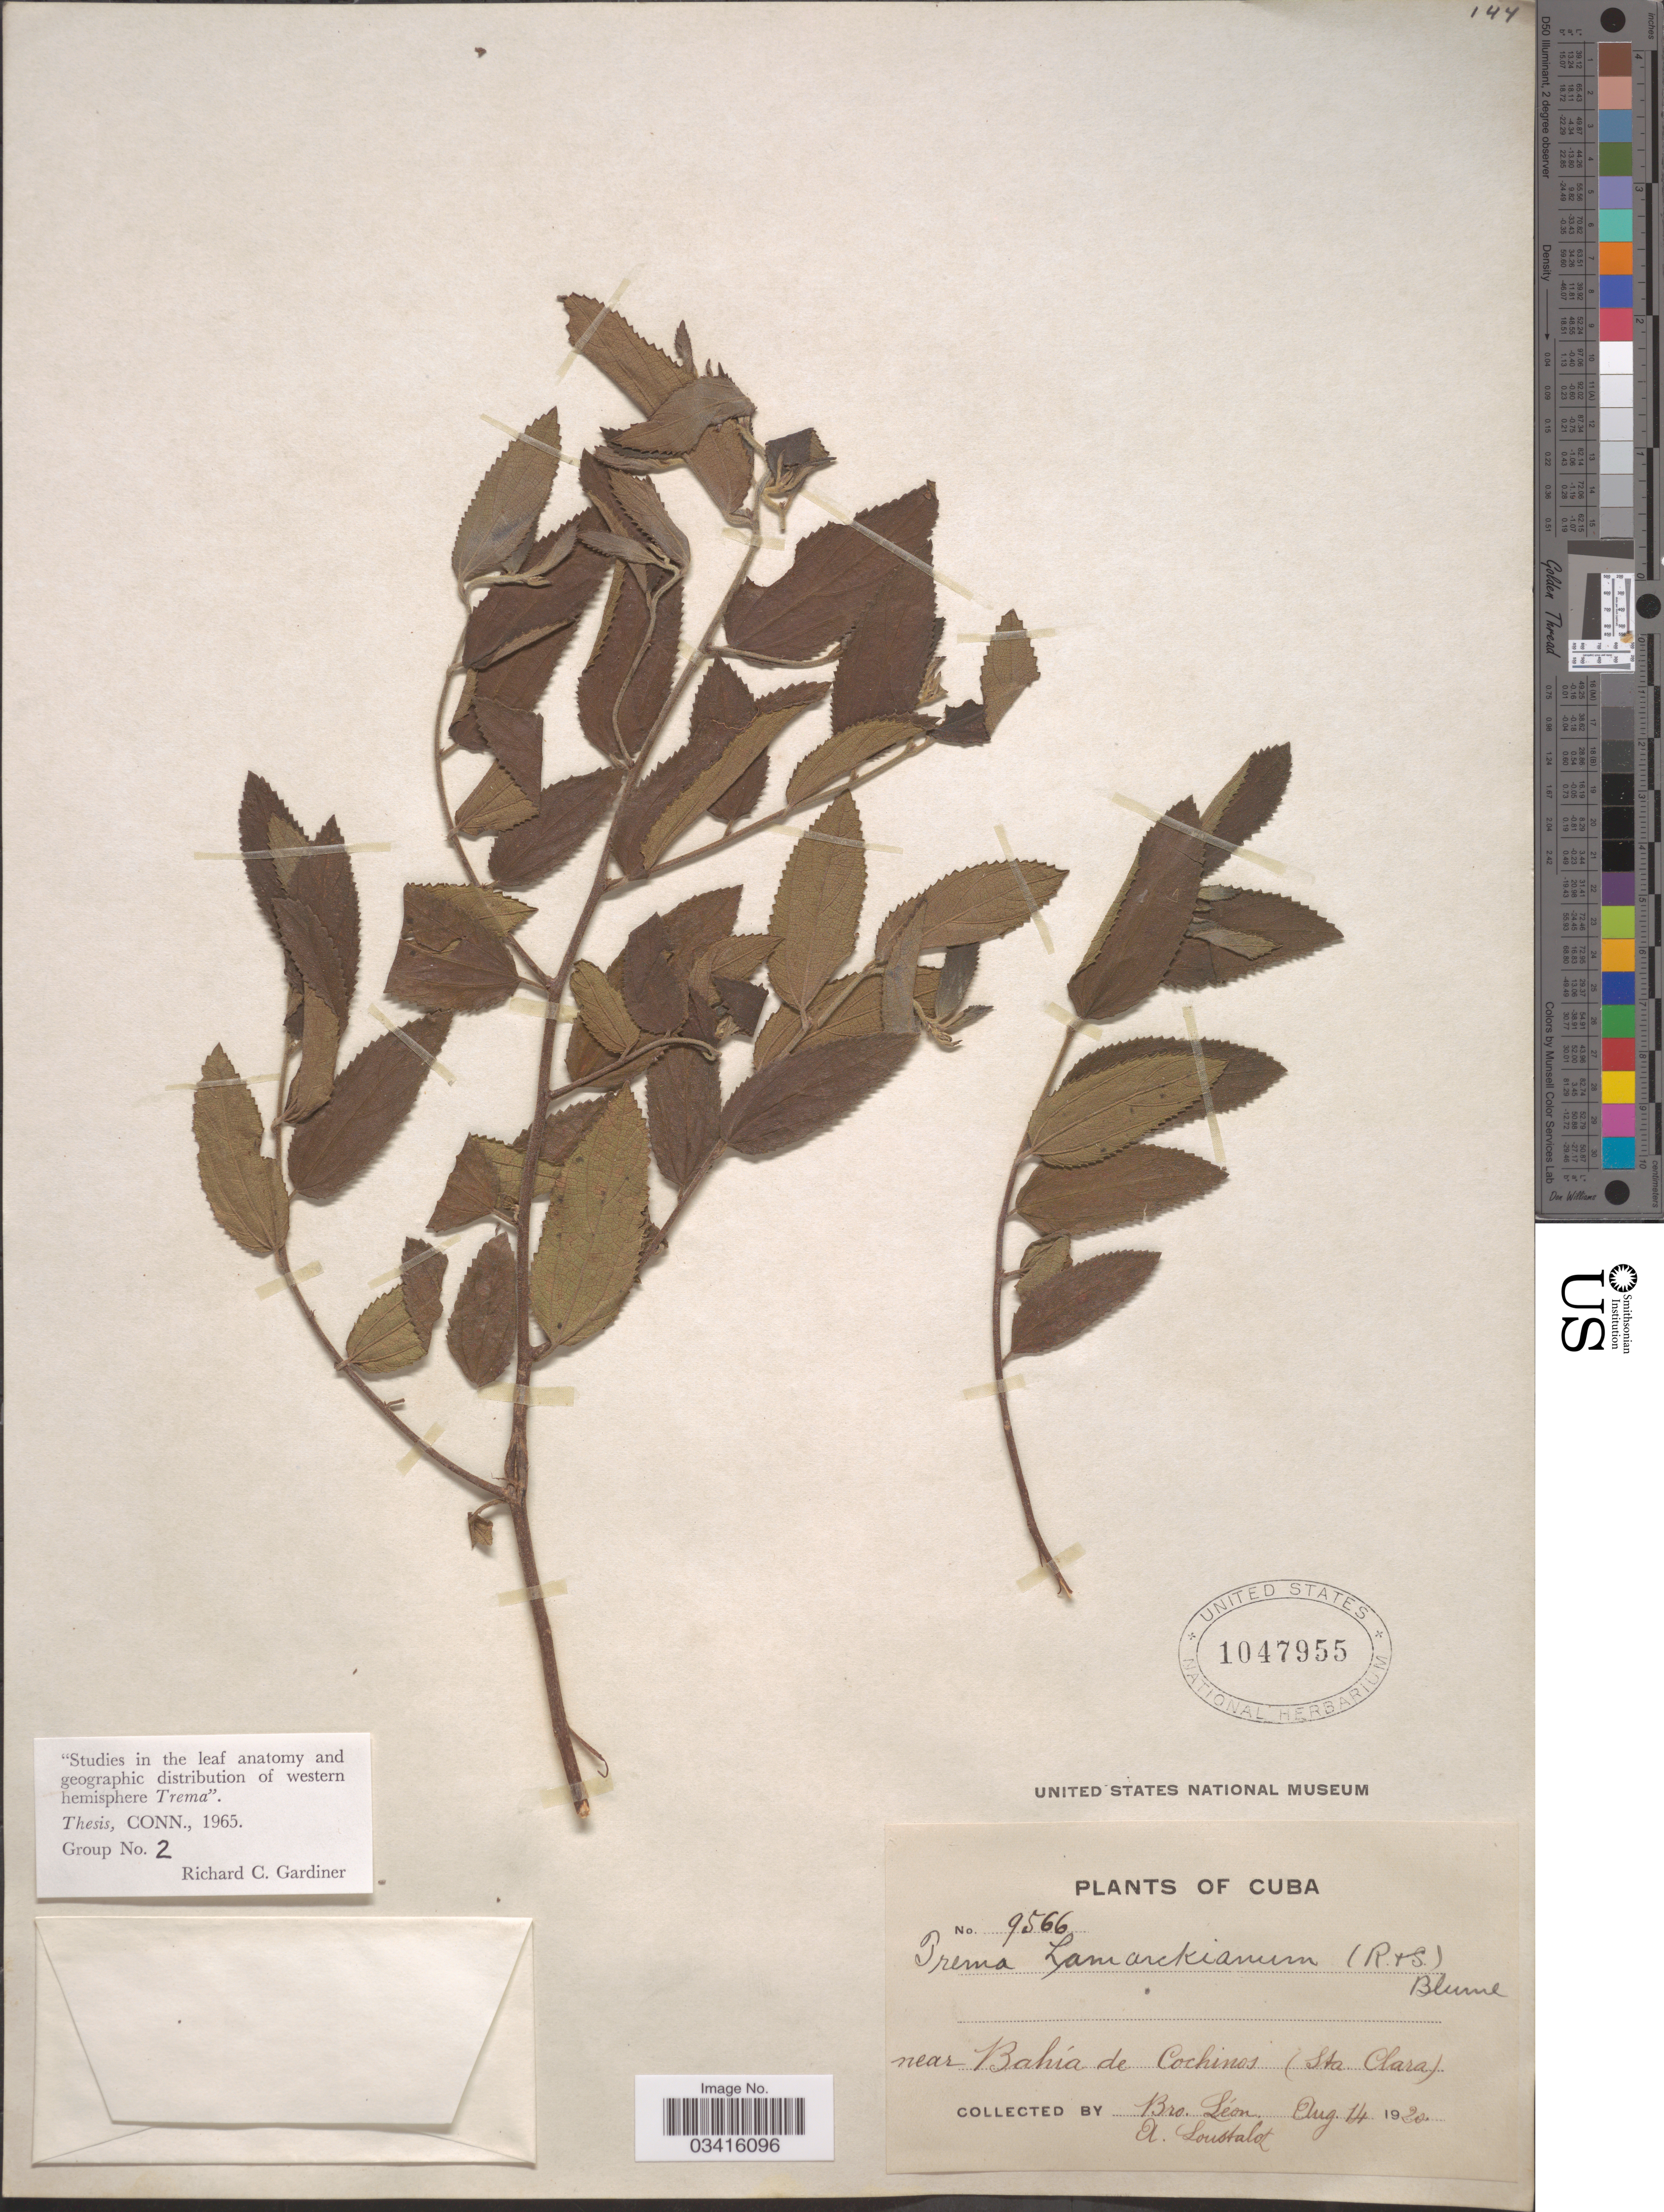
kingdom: Plantae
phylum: Tracheophyta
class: Magnoliopsida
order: Rosales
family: Cannabaceae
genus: Trema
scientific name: Trema lamarckianum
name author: (Schult.) Blume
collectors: Bro. León & A. Loustalot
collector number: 9566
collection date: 1920-08-14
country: Cuba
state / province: Las Villas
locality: Near Bahia de Cochinos (Sta. Clara).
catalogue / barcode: US 1047955